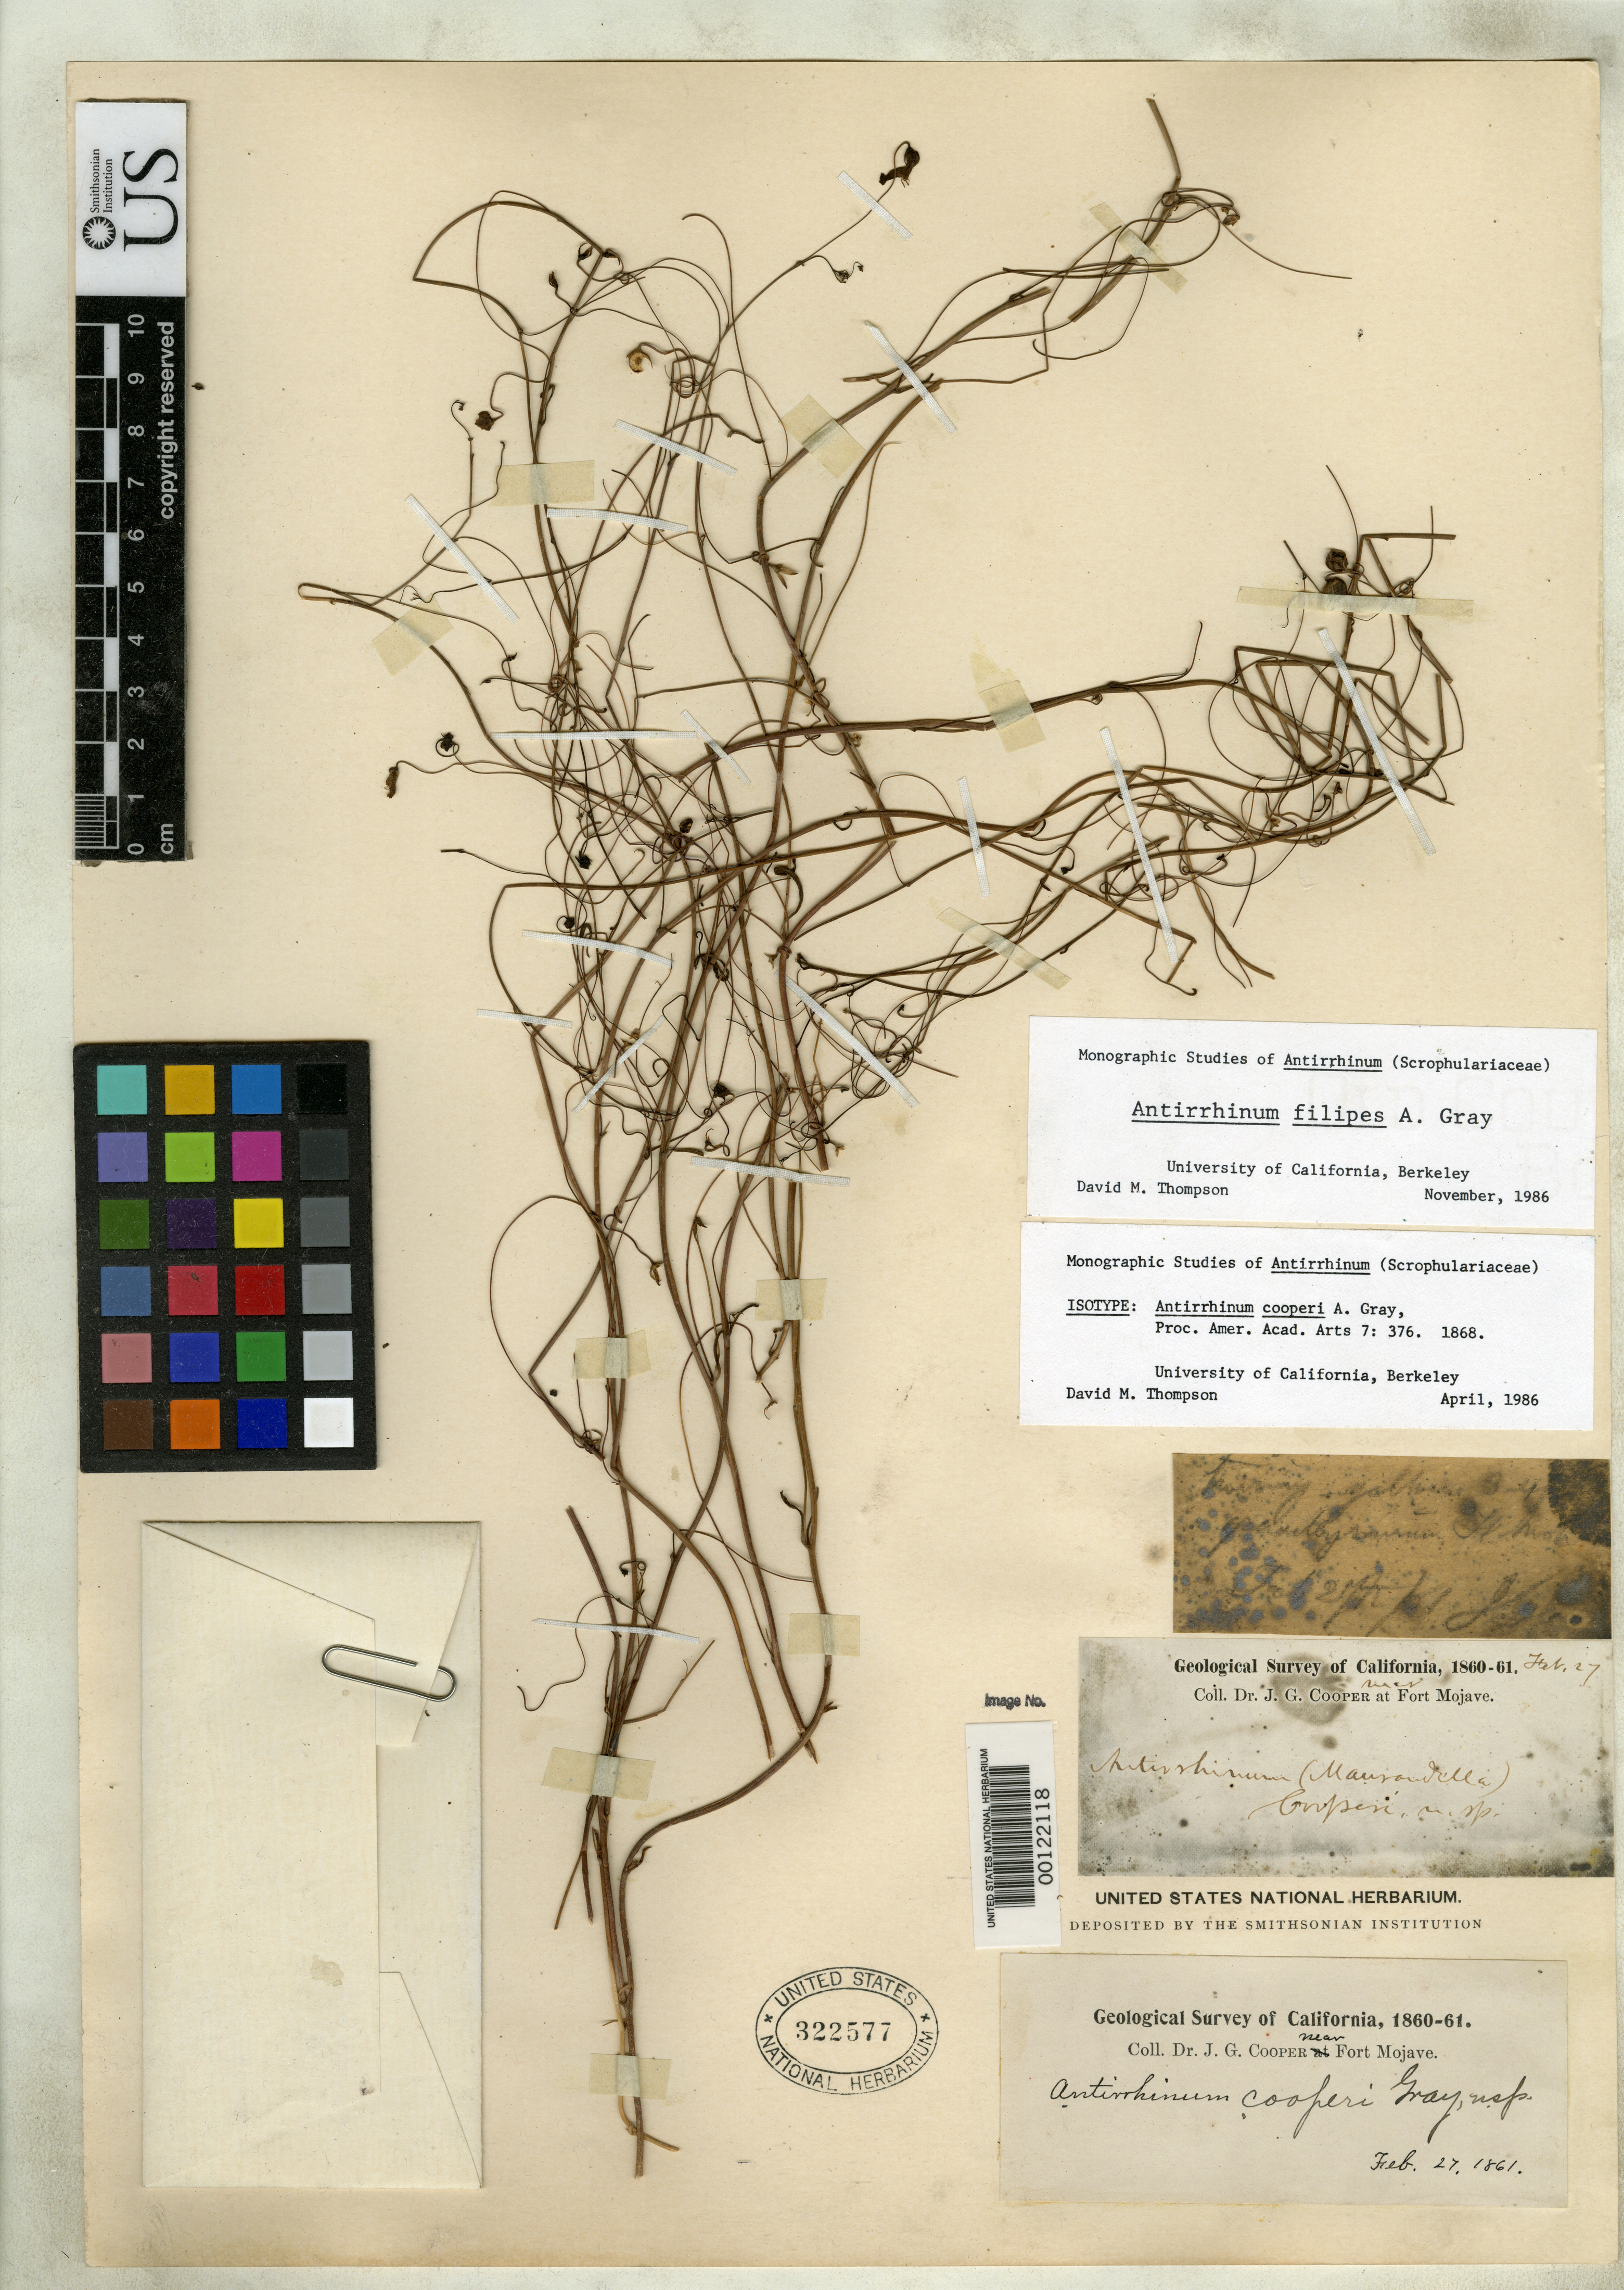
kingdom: Plantae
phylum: Tracheophyta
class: Magnoliopsida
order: Lamiales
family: Plantaginaceae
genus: Antirrhinum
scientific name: Antirrhinum cooperi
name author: A. Gray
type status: Isotype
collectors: J. G. Cooper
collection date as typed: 27 Feb 1861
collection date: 1861-02-27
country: United States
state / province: California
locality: Fort Mohave.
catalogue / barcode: US 322577